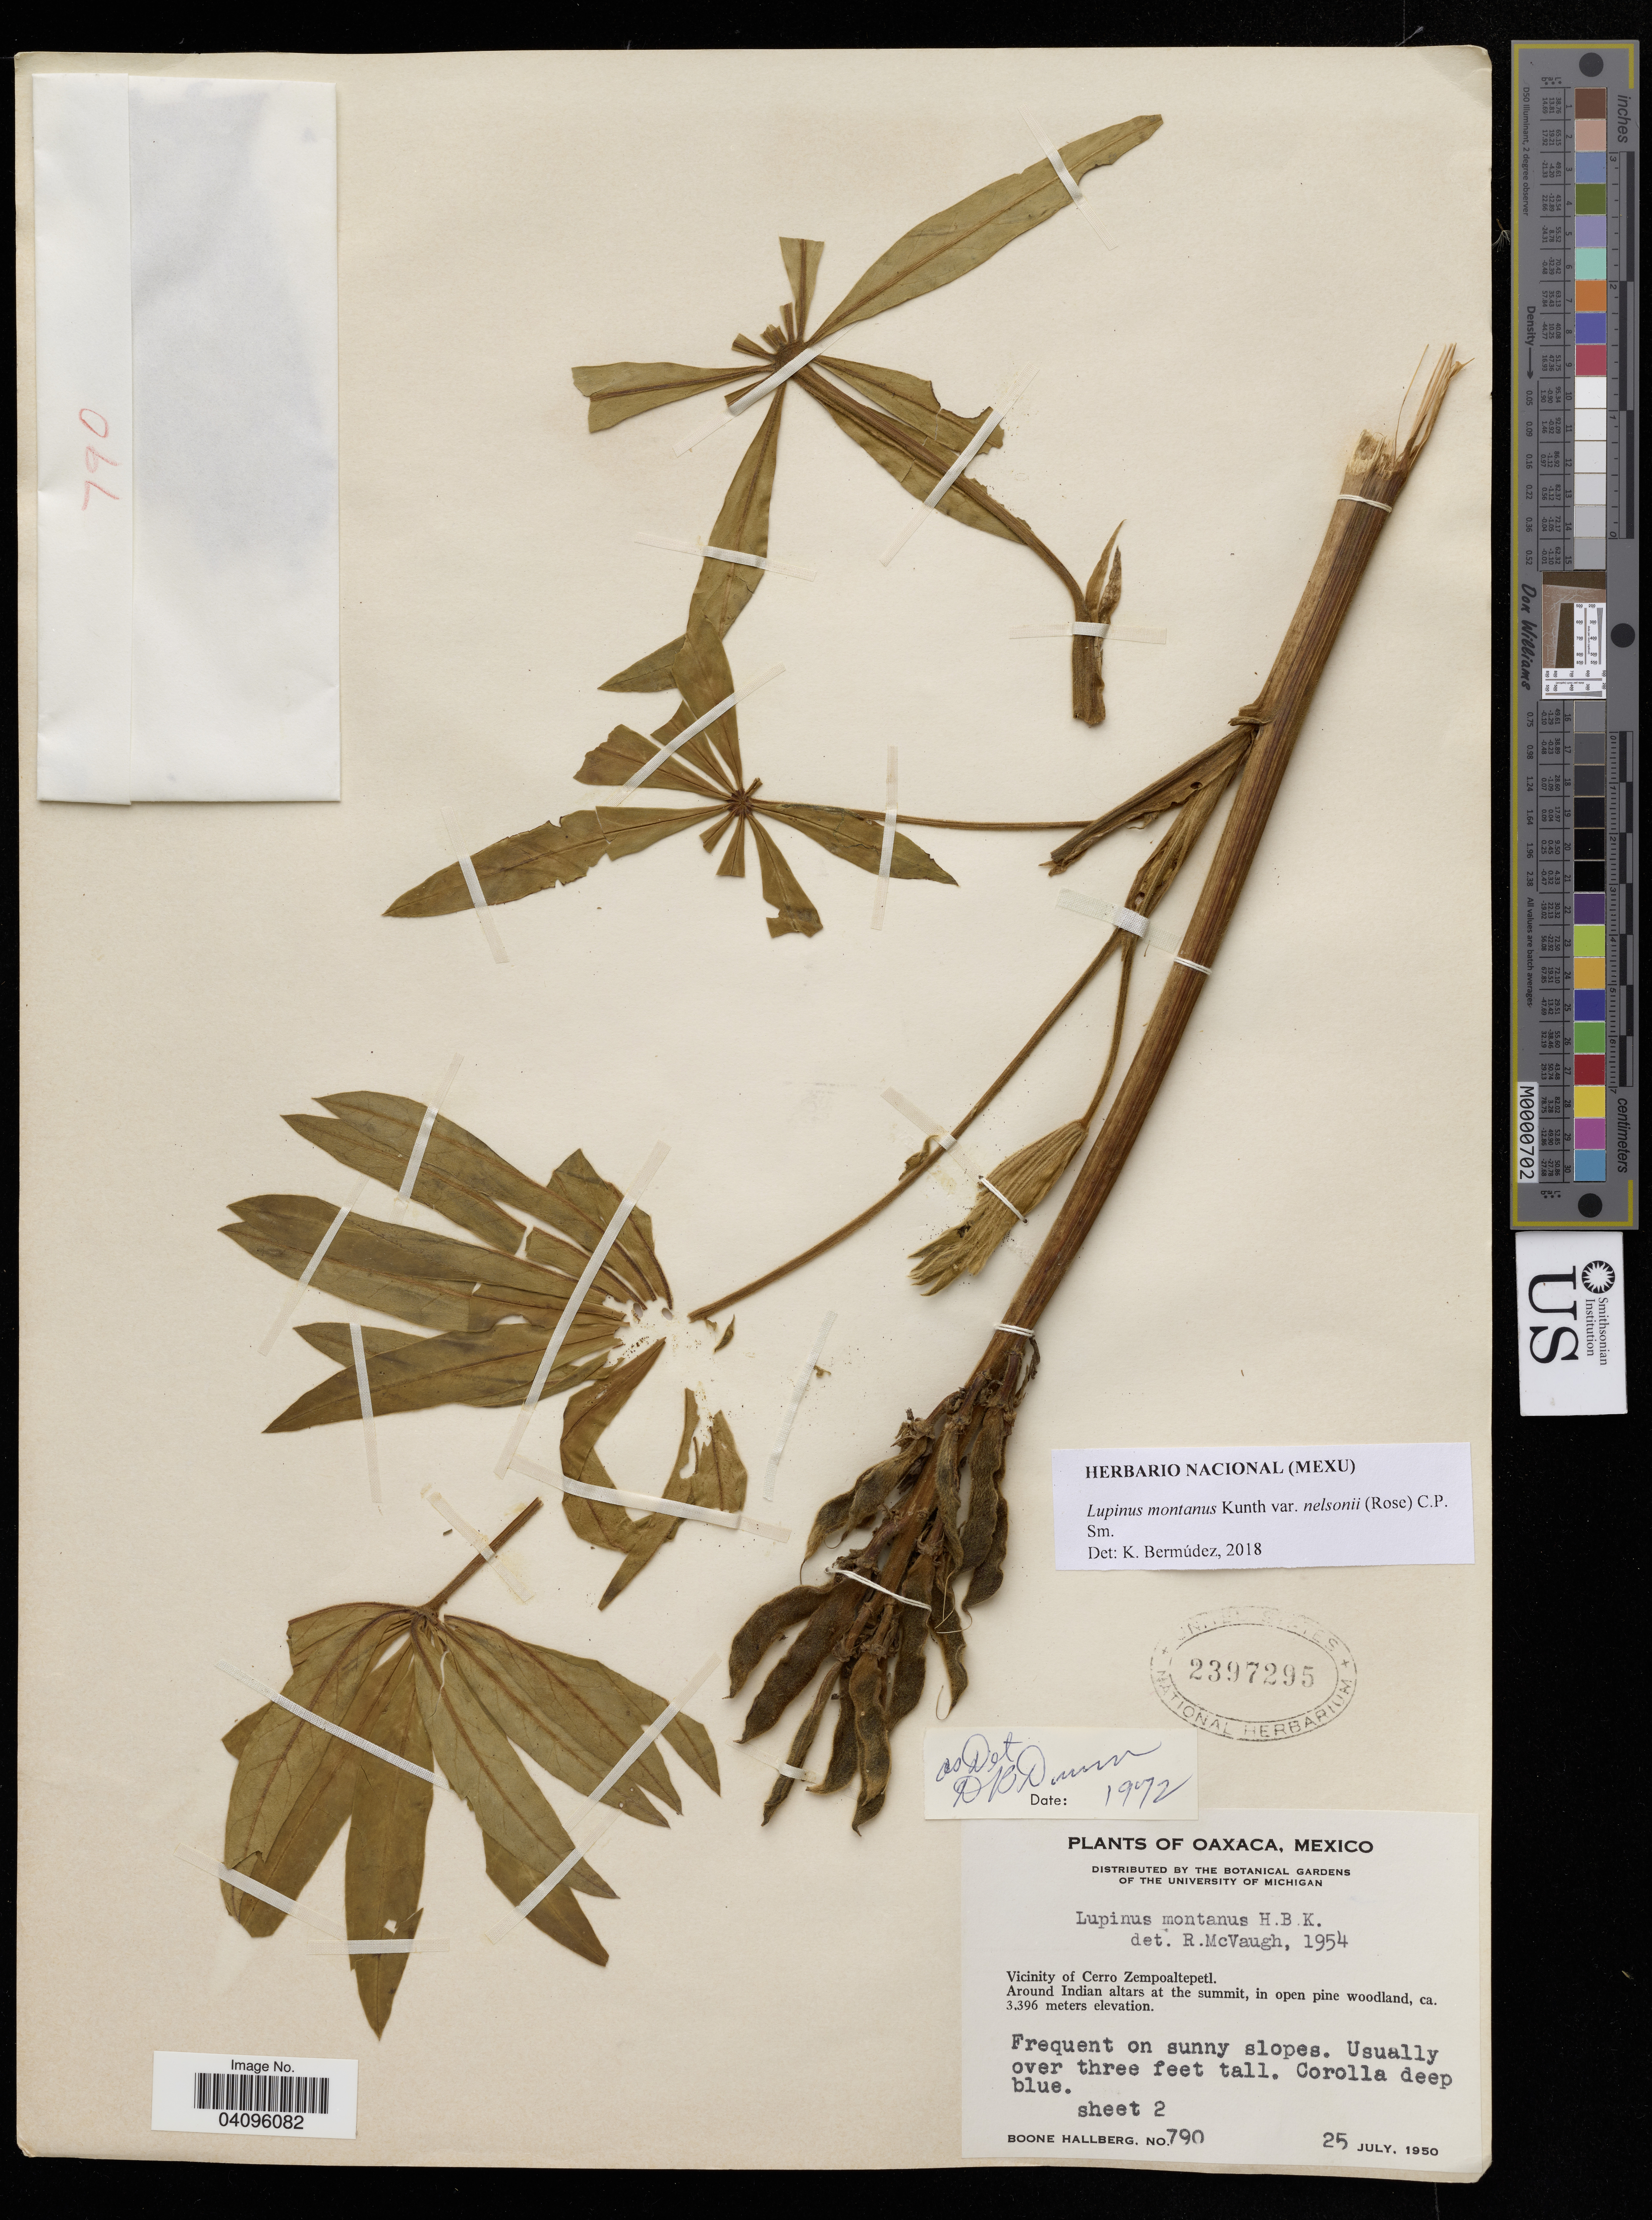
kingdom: Plantae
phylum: Tracheophyta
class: Magnoliopsida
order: Fabales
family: Fabaceae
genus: Lupinus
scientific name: Lupinus montanus var. nelsonii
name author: (Rose) C.P. Sm.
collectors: B. Hallberg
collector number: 790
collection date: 1950-07-25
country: Mexico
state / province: Oaxaca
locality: Vicinity of Cerro Zempoaltepetl. Around Indian altars at the summit, in open pine woodland.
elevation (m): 3396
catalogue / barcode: US 2397295